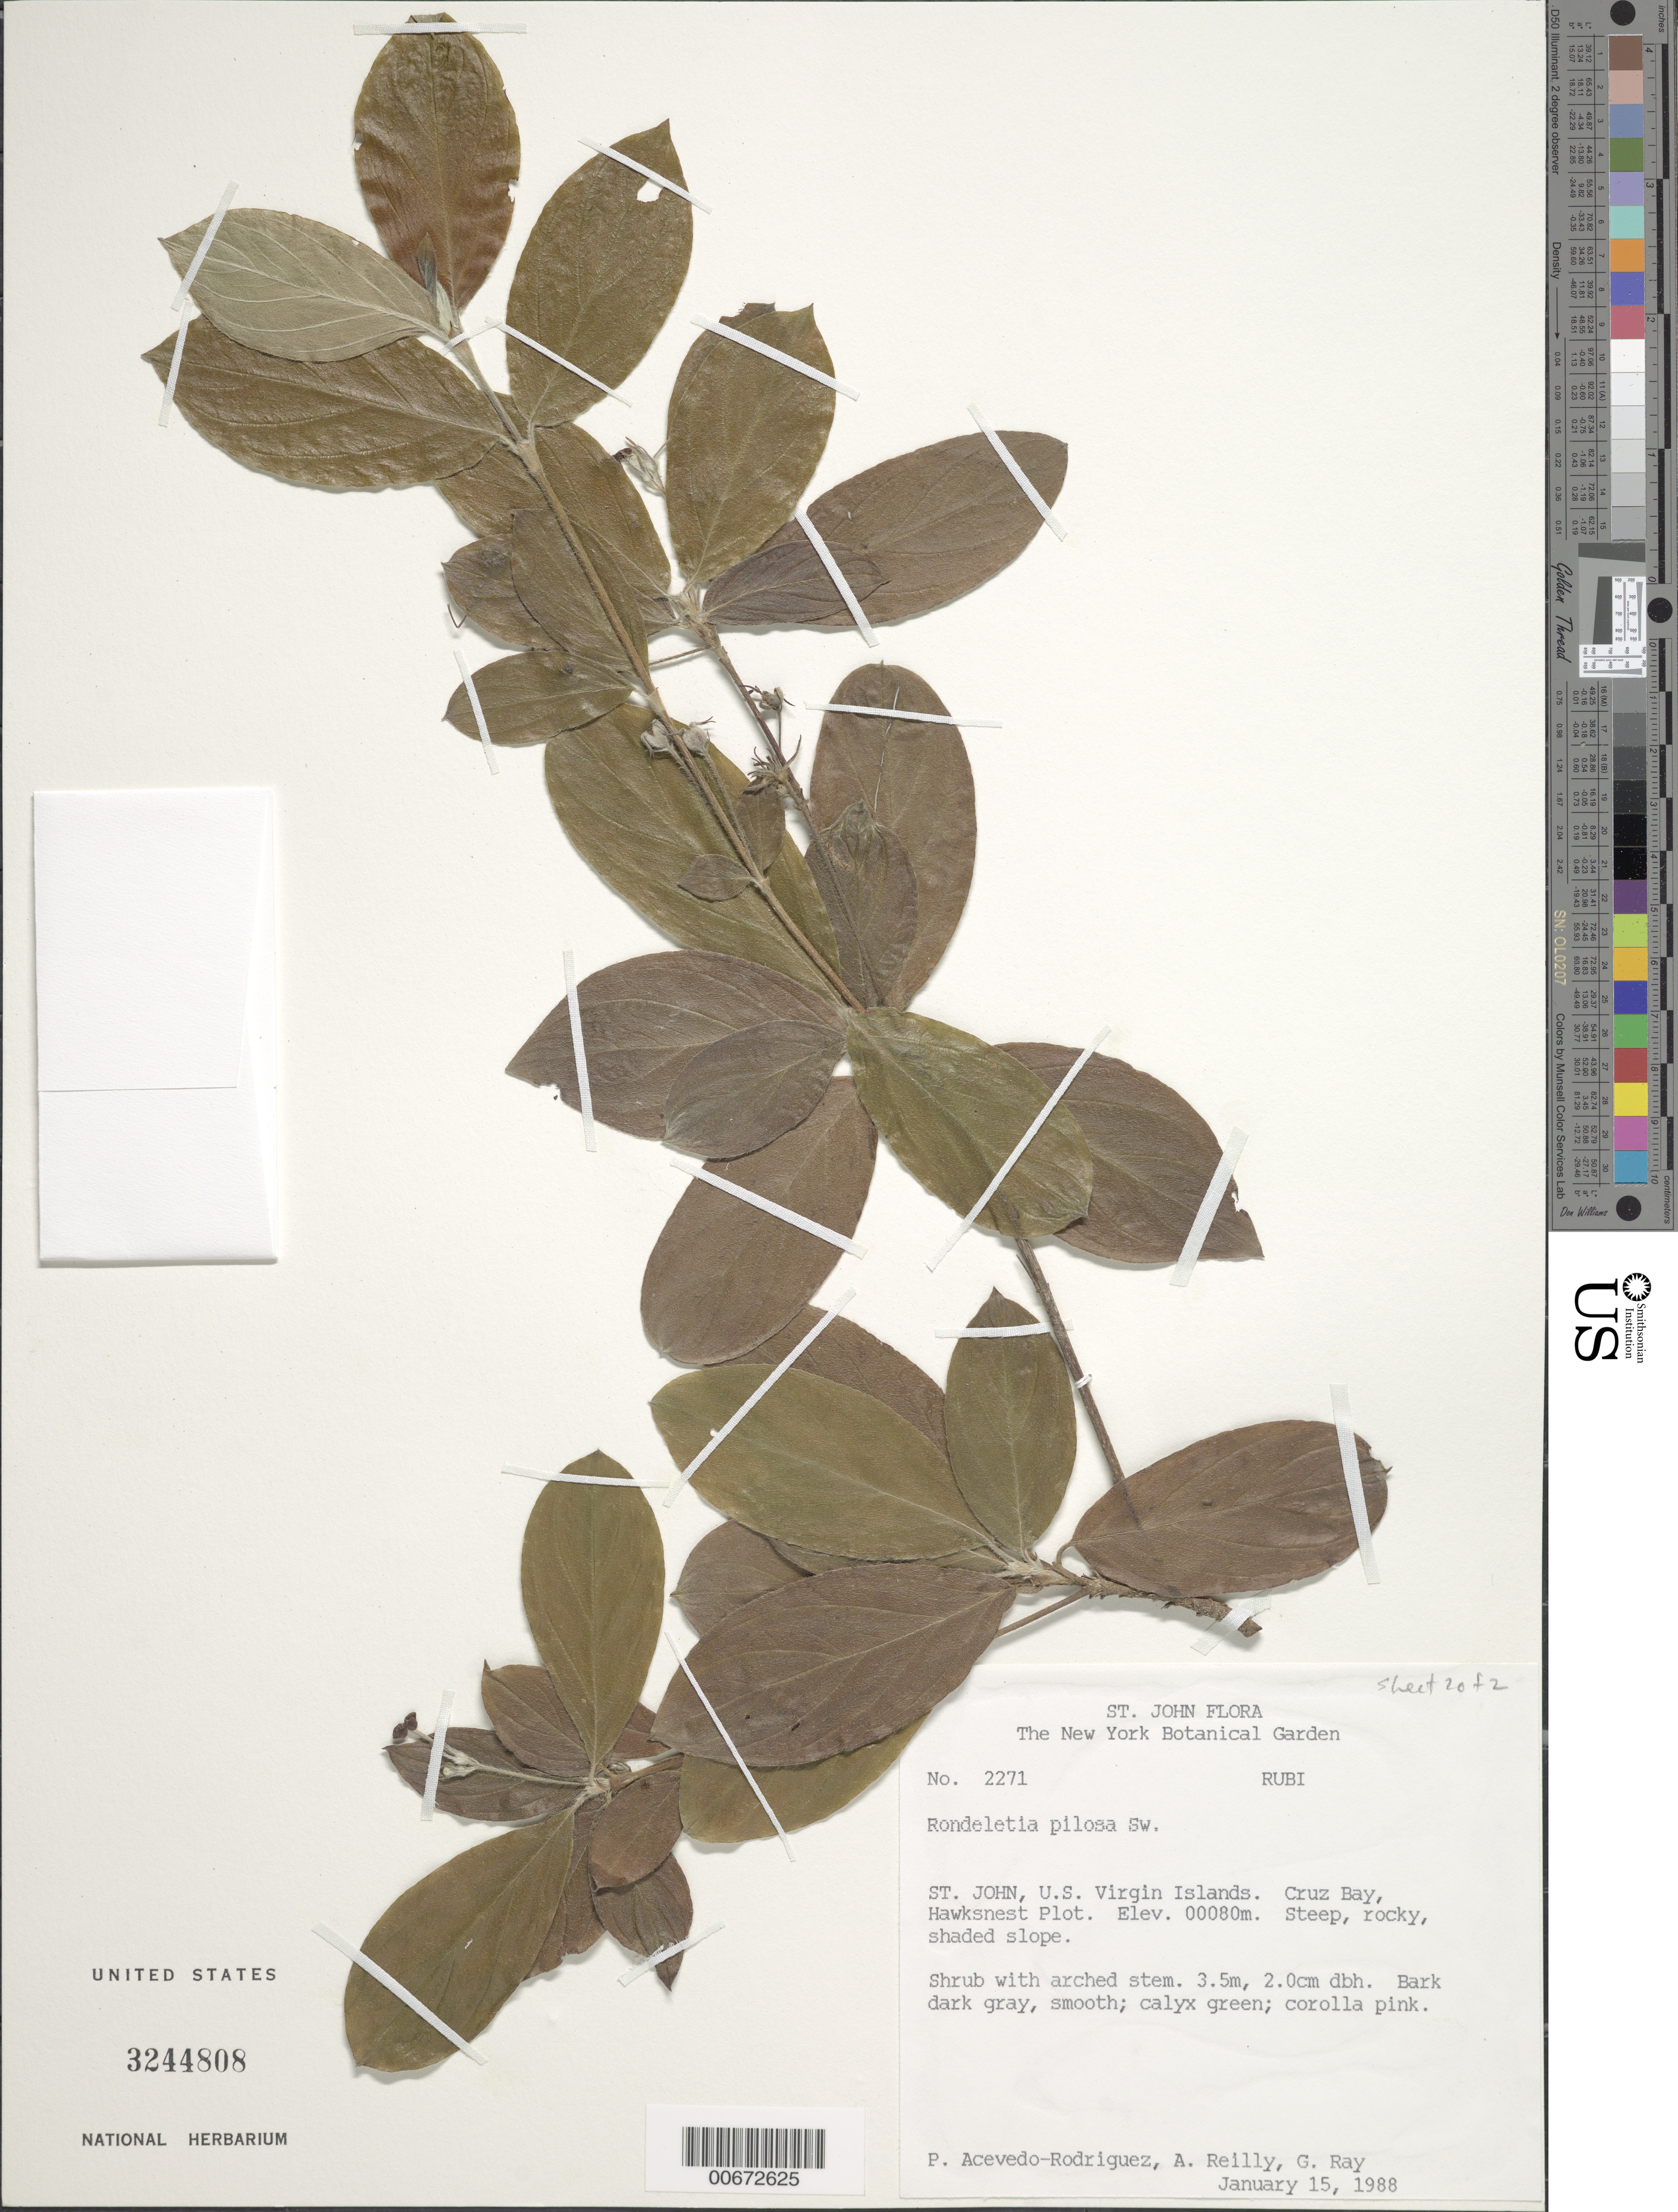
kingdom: Plantae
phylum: Tracheophyta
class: Magnoliopsida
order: Gentianales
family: Rubiaceae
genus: Rondeletia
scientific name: Rondeletia pilosa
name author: Sw.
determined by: Acevedo-Rodríguez, P., (BOT), Smithsonian Institution - National Museum of Natural History (UNITED STATES)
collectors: P. Acevedo-Rodr.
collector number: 2271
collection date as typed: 15 Jan 1988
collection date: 1988-01-15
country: U.S. Virgin Islands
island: St. John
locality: Cruz Bay Quarter; Hawksnest Plot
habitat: Steep, rocky, shaded slope.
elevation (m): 80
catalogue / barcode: US 3244808